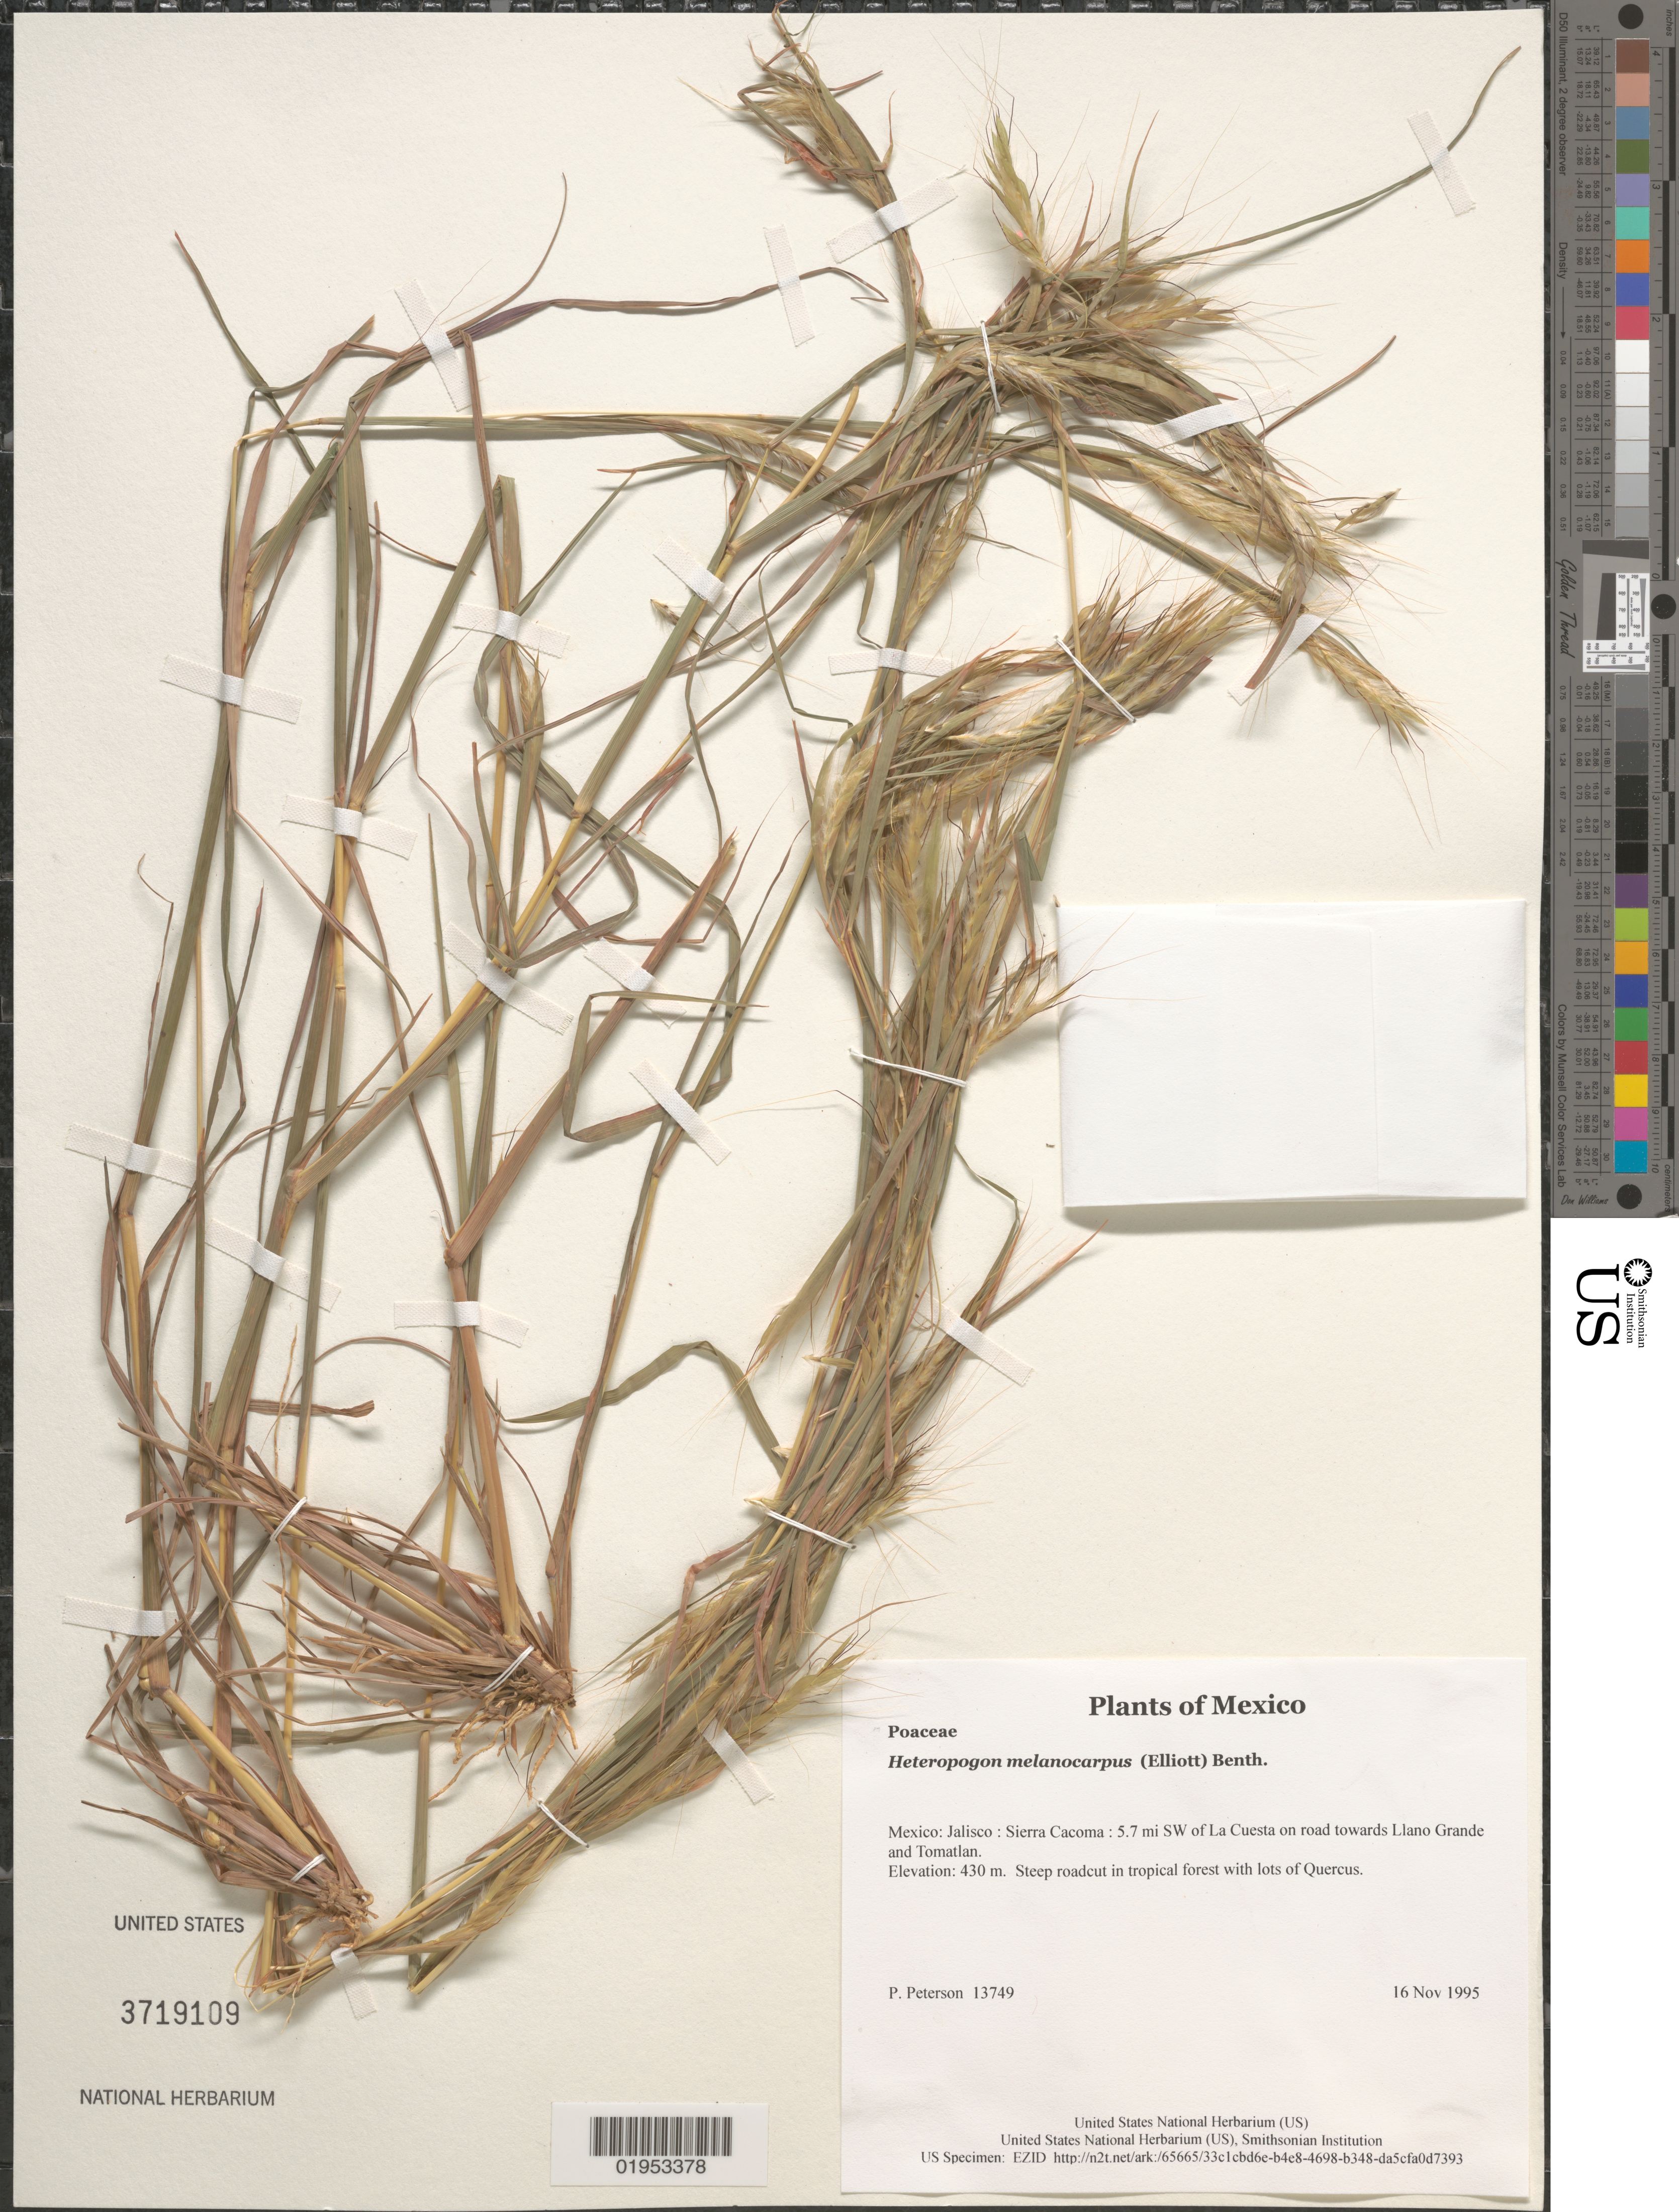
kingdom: Plantae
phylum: Tracheophyta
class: Liliopsida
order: Poales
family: Poaceae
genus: Heteropogon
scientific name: Heteropogon melanocarpus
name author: (Elliott) Benth.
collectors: P. M. Peterson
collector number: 13749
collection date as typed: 16 Nov 1995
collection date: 1995-11-16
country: Mexico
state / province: Jalisco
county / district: Sierra Cacoma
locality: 5.7 mi SW of La Cuesta on road towards Llano Grande and Tomatlan.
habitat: Steep roadcut in tropical forest with lots of Quercus.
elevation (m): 430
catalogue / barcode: US 3719109